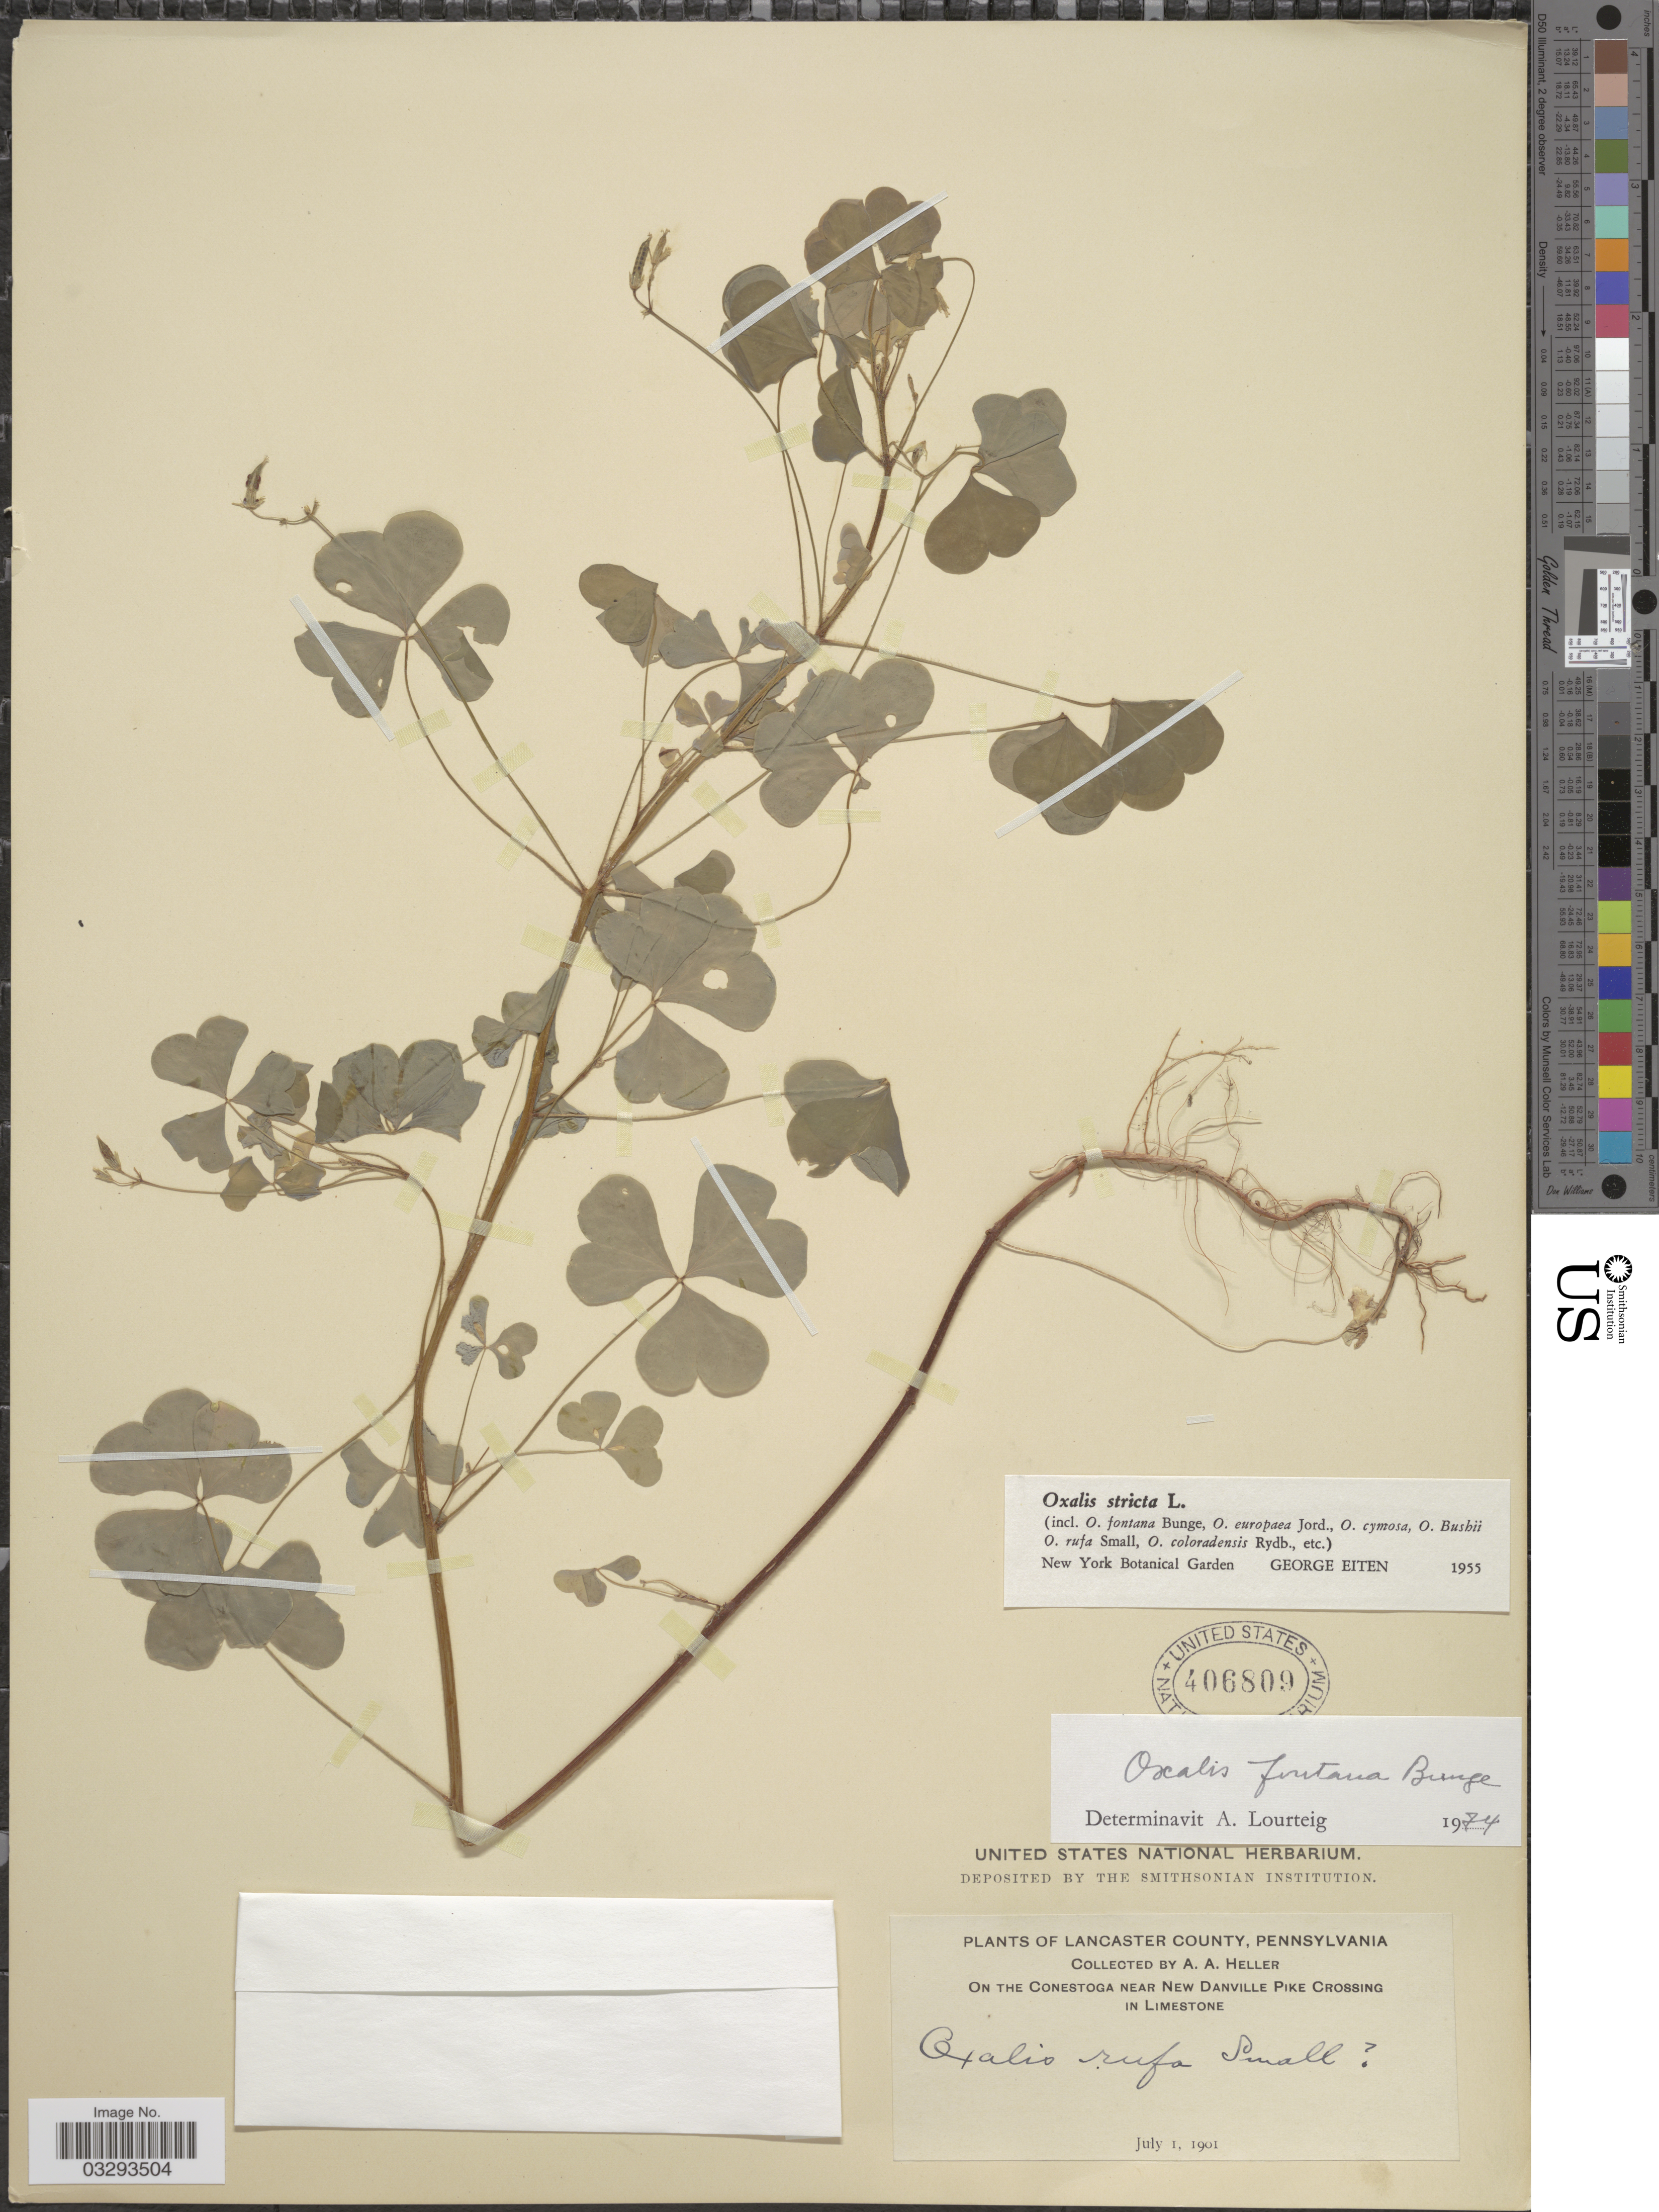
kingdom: Plantae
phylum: Tracheophyta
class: Magnoliopsida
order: Oxalidales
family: Oxalidaceae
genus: Oxalis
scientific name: Oxalis fontana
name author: Bunge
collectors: A. A. Heller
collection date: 1901-07-01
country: United States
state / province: Pennsylvania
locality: Lancaster County. On the Conestoga near New Danville Pike Crossing.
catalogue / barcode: US 406809